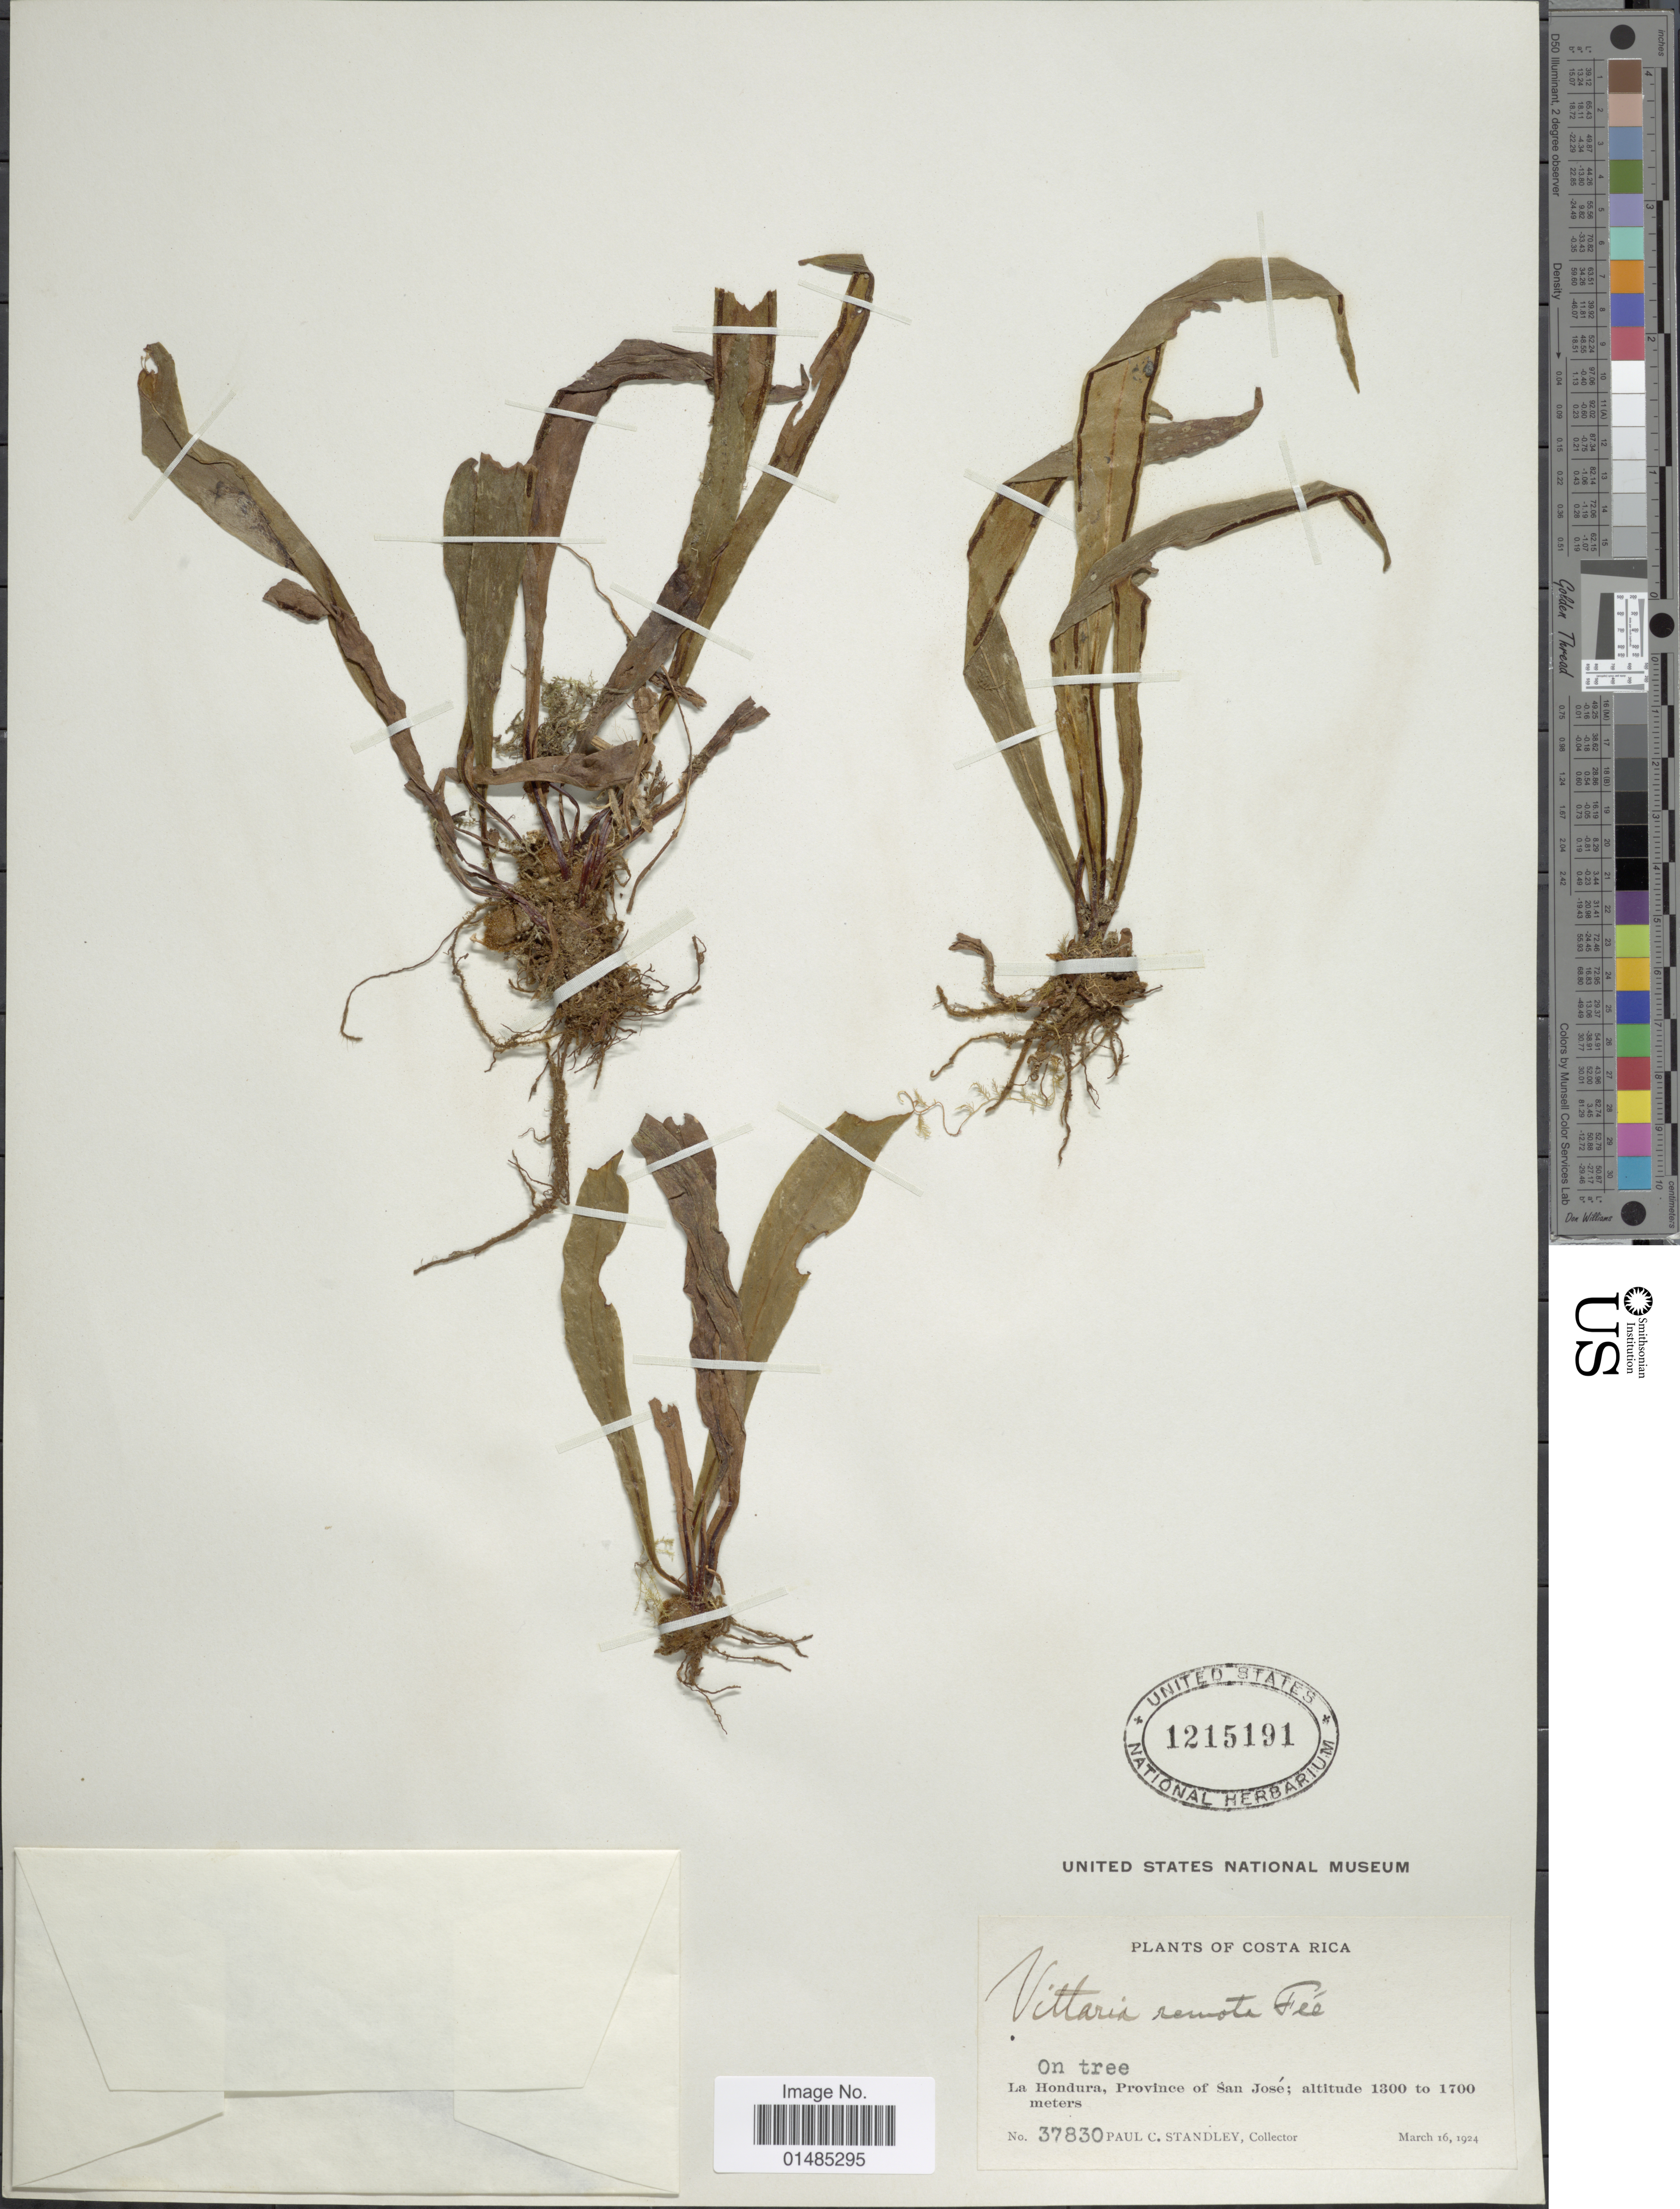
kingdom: Plantae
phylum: Tracheophyta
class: Polypodiopsida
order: Polypodiales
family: Pteridaceae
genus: Radiovittaria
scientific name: Radiovittaria remota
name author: (Fée) E.H. Crane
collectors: P. C. Standley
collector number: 37830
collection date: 1924-03-16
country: Costa Rica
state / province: San José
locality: La Hondura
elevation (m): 1300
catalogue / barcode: US 1215191